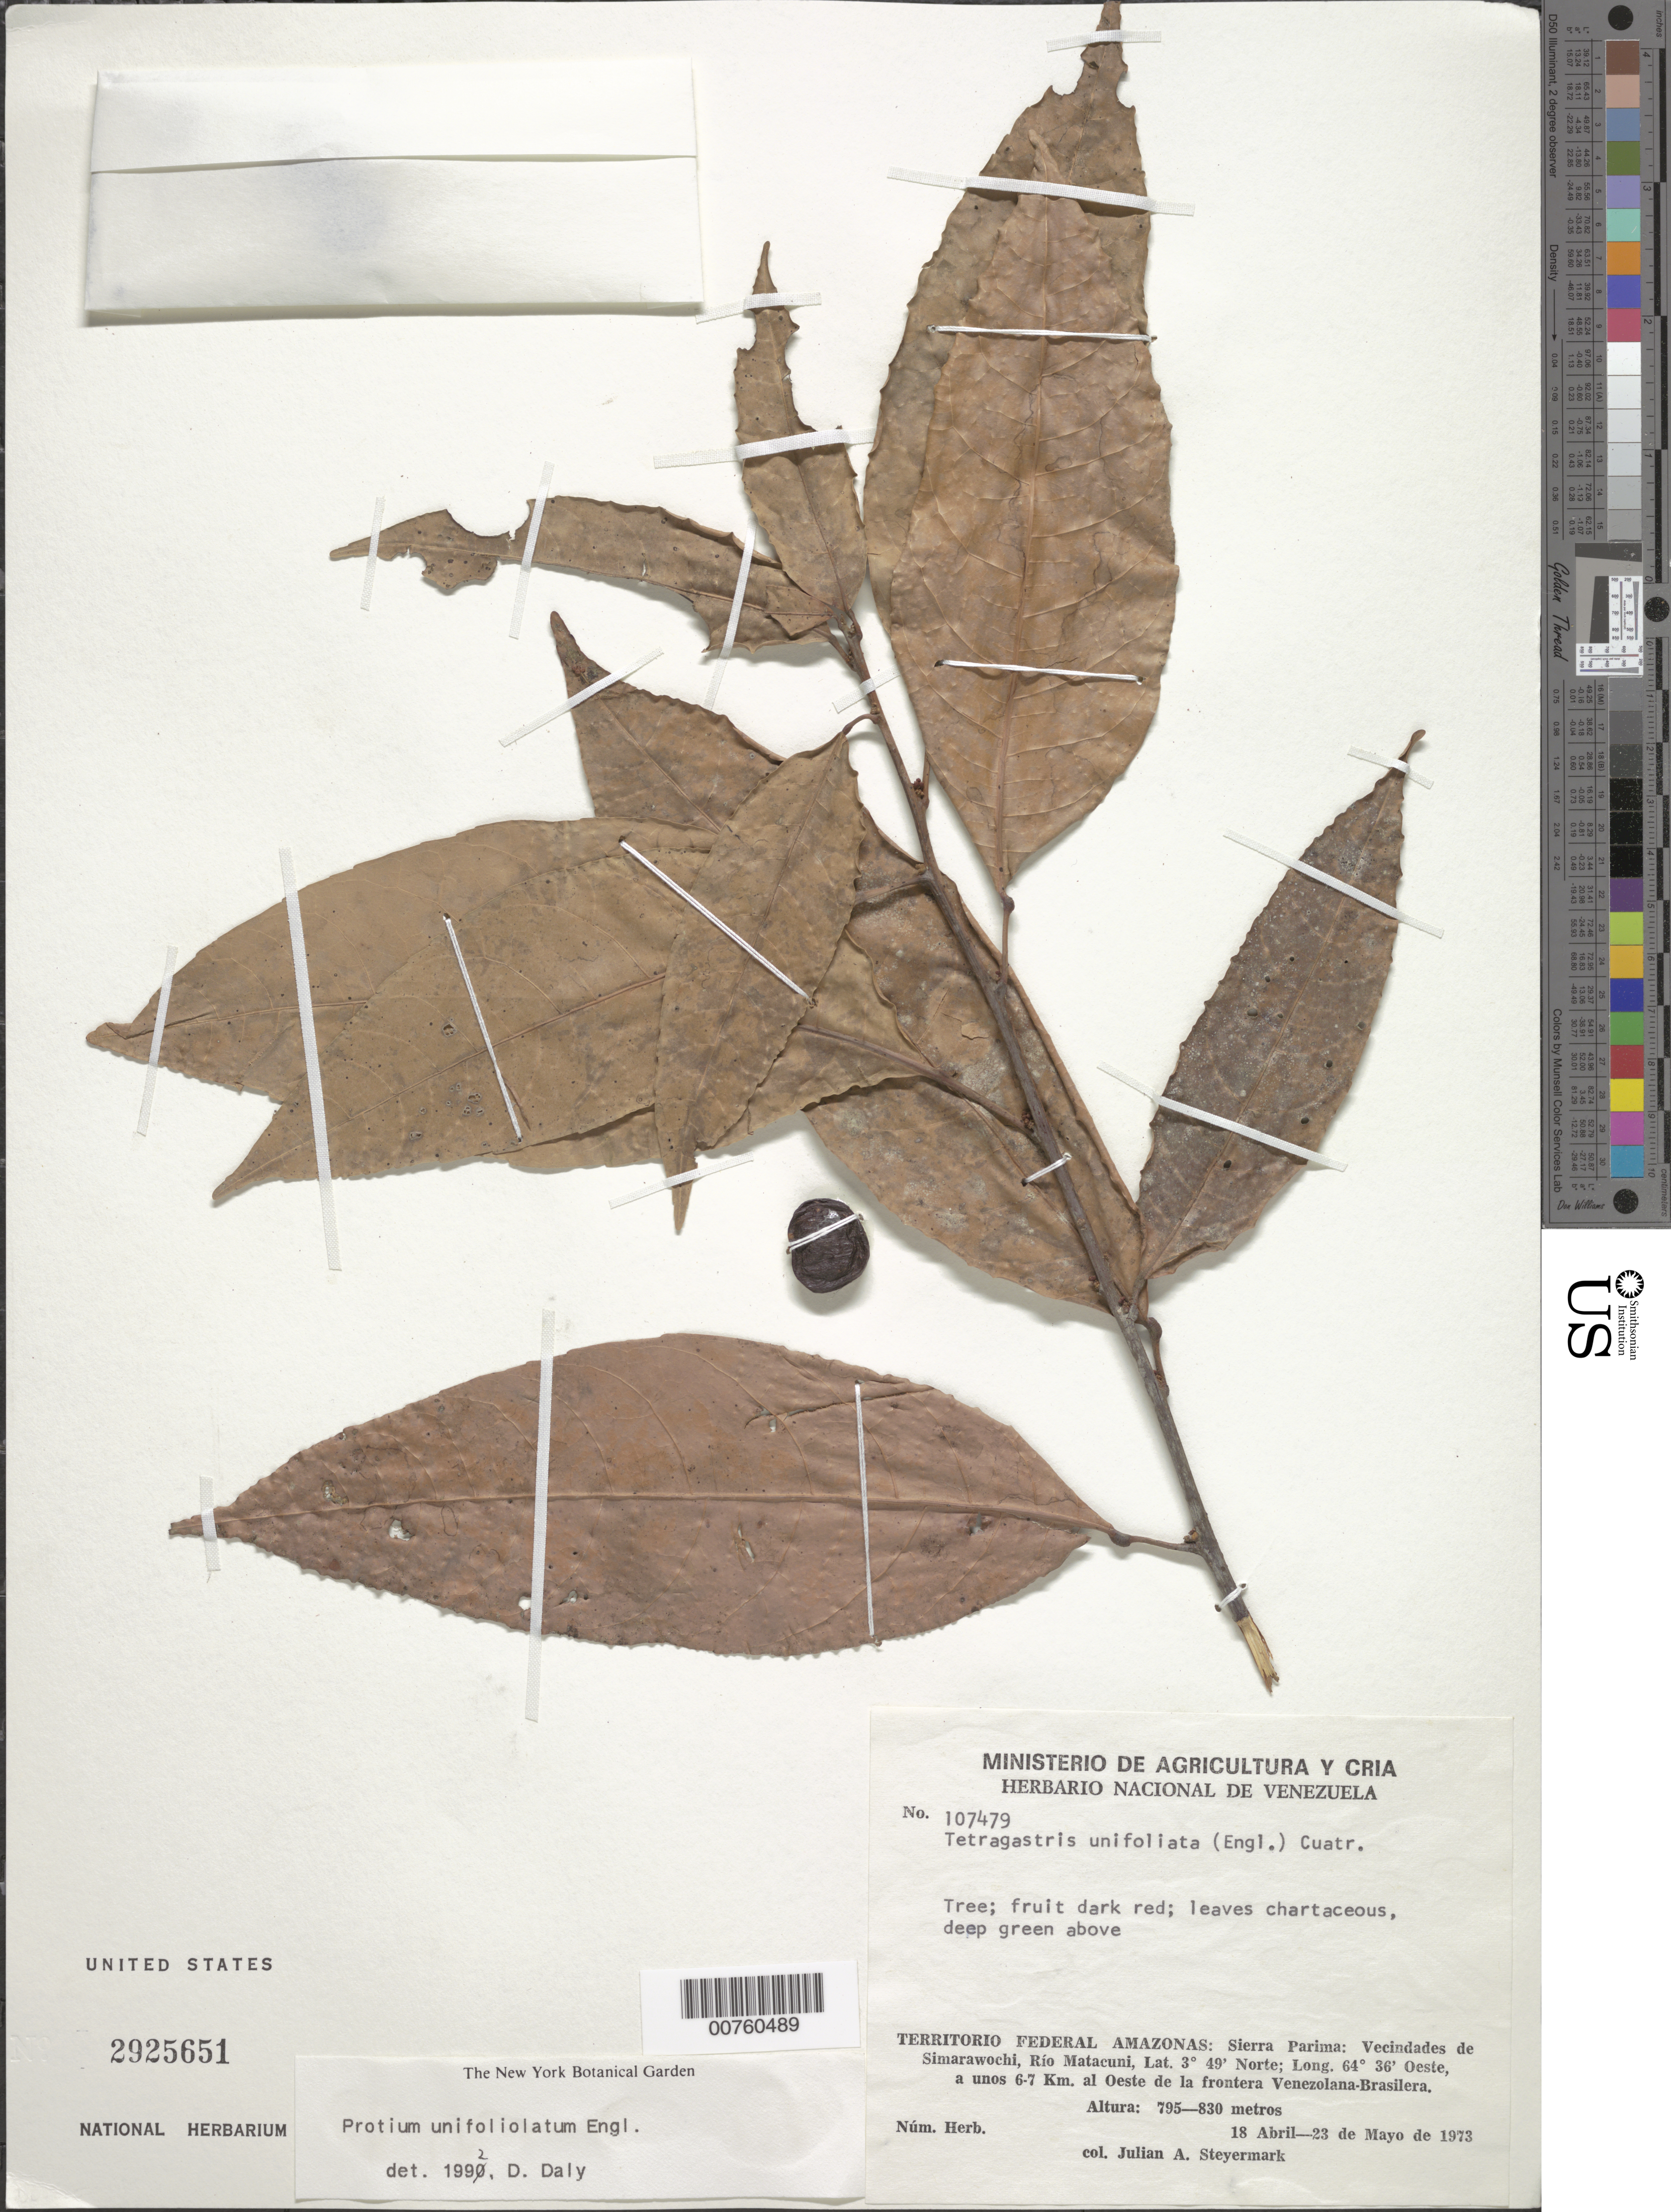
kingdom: Plantae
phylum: Tracheophyta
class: Magnoliopsida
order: Sapindales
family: Burseraceae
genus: Protium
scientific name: Protium unifoliolatum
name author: Engl.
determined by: Daly, D. C.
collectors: J. Steyermark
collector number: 107479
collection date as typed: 18-Apr-73 to 23-May-73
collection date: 1973-04-18/1973-05-23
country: Venezuela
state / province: Amazonas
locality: Sierra Parima; vec de Simarawochi, Río Matacuni, a unos 6-7 km al oeste de la frontera Venezolana-Brasilera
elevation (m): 795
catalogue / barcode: US 2925651